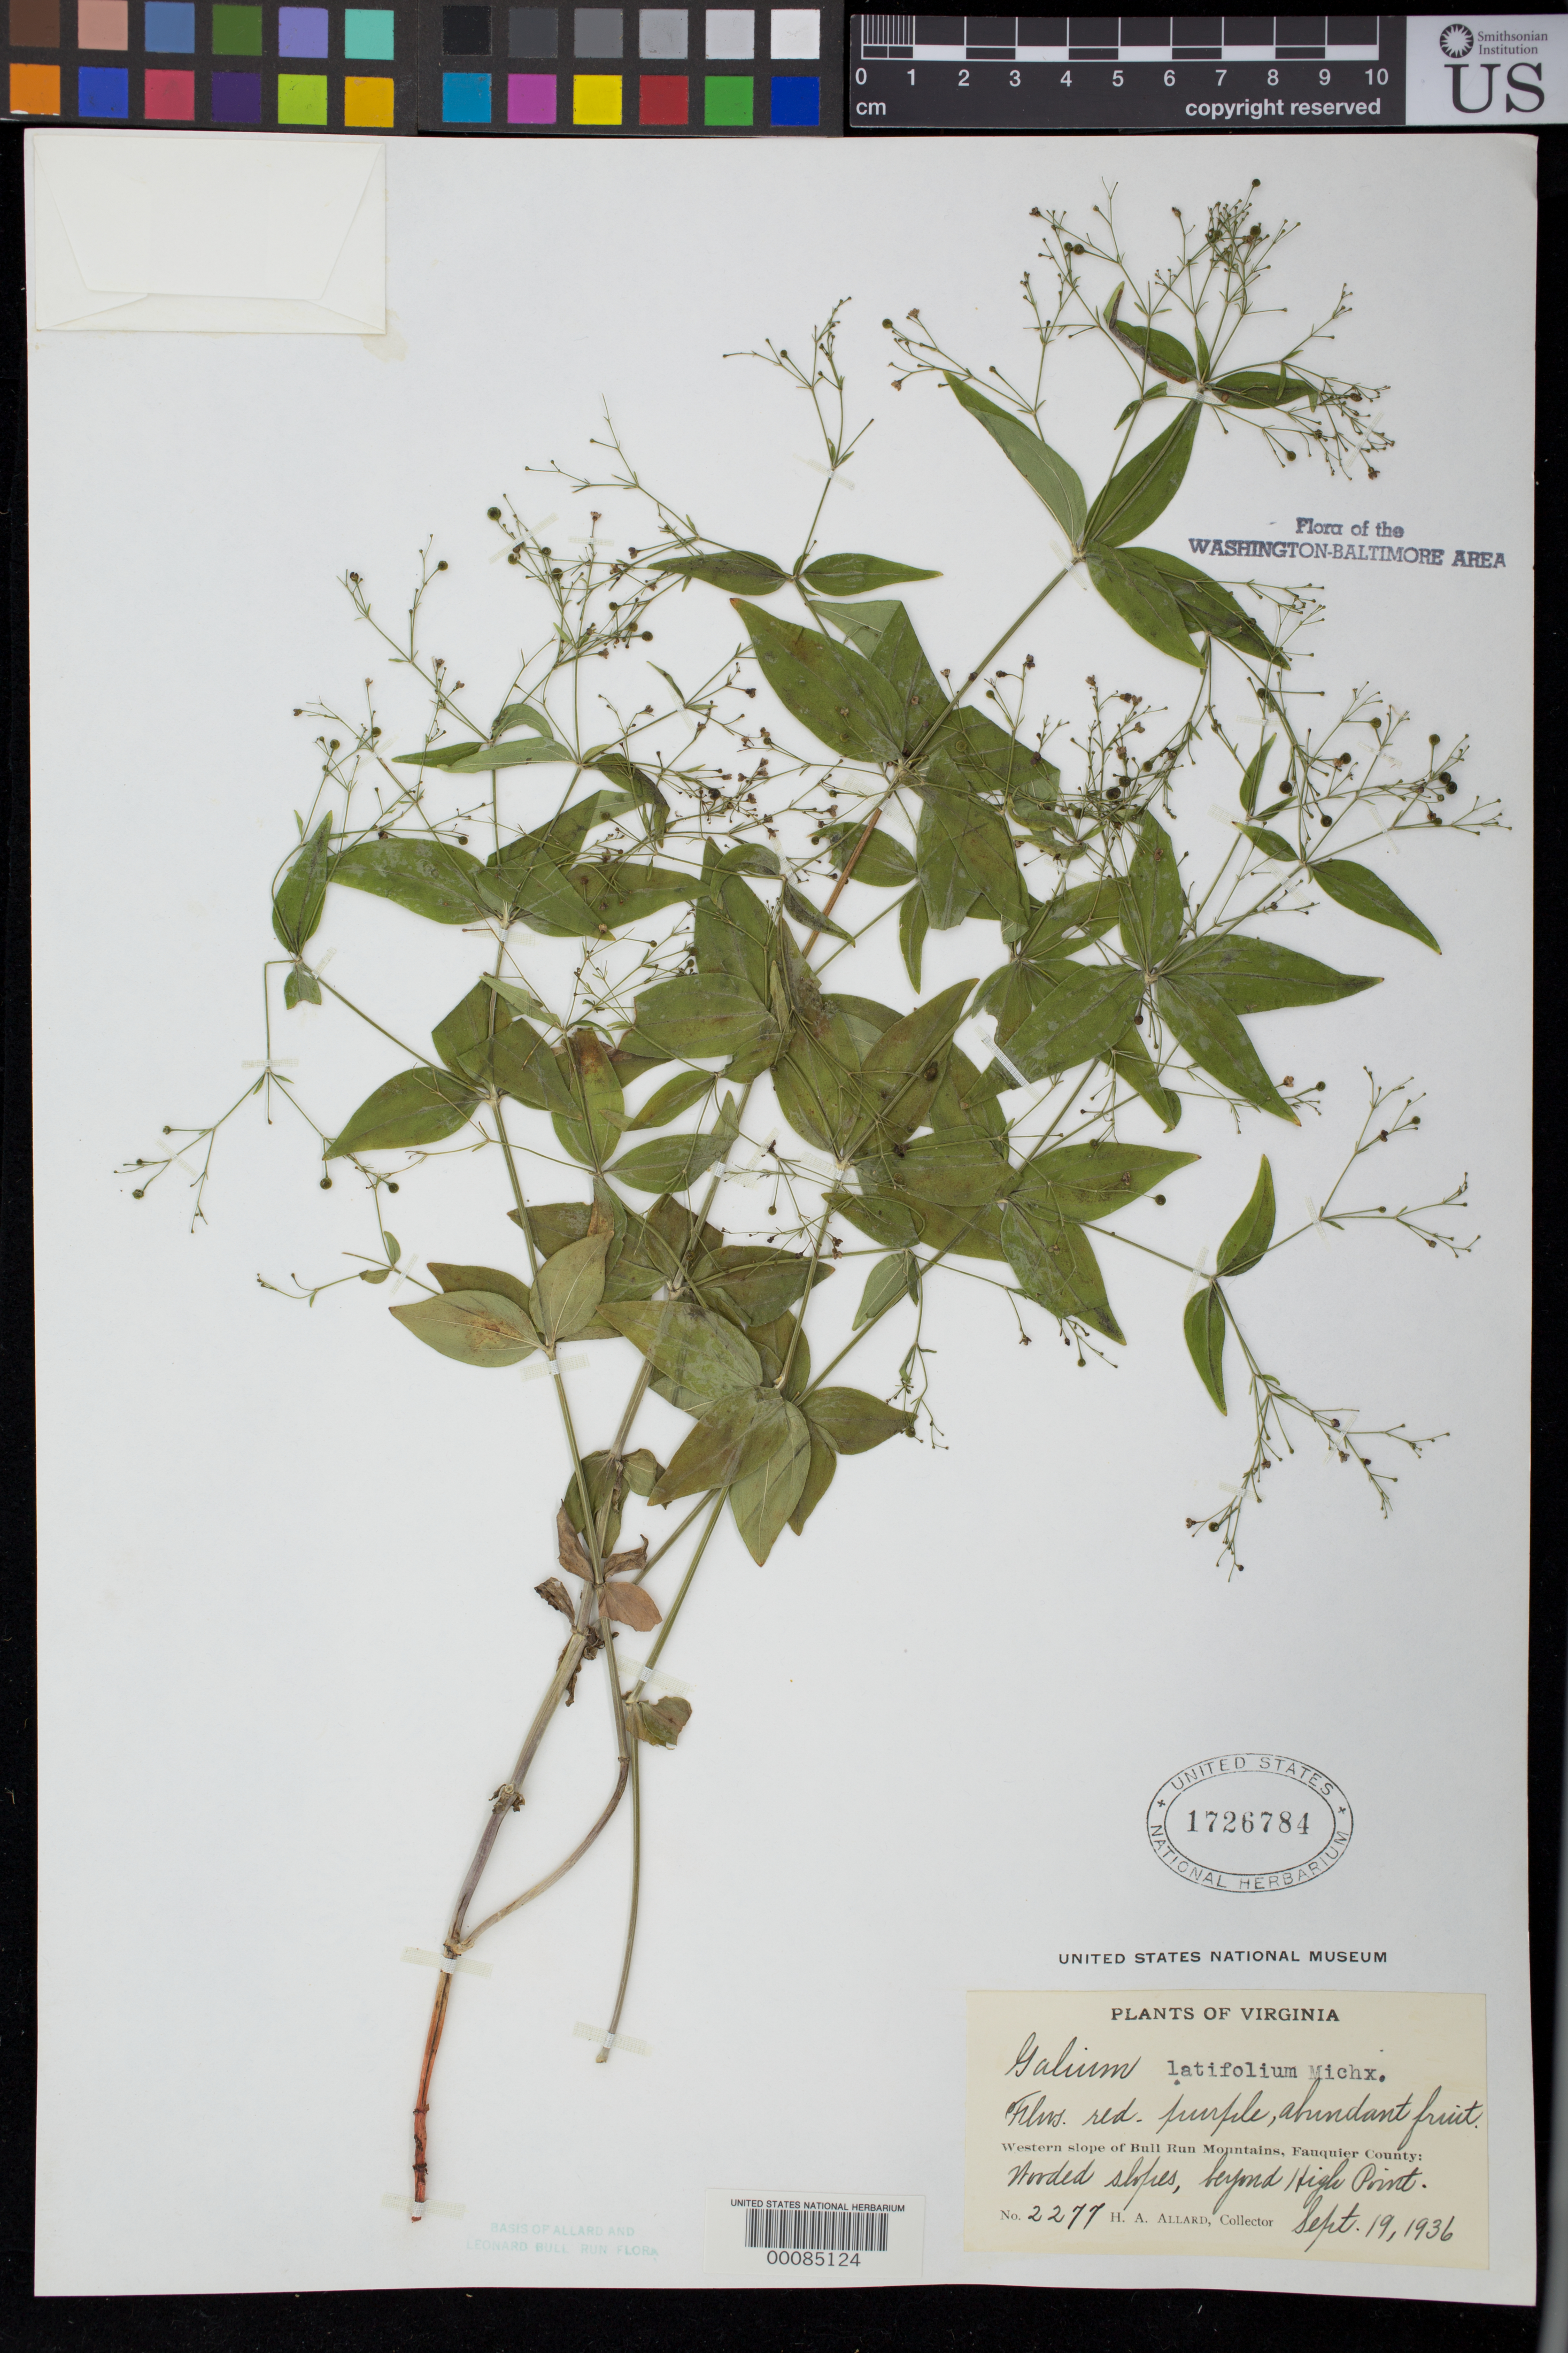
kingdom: Plantae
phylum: Tracheophyta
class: Magnoliopsida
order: Gentianales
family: Rubiaceae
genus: Galium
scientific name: Galium latifolium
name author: Michx.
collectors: H. A. Allard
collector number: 2277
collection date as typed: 19 Sep 1936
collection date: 1936-09-19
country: United States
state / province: Virginia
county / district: Fauquier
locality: High Point, west slope of Bull Run Mts.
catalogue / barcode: US 1726784